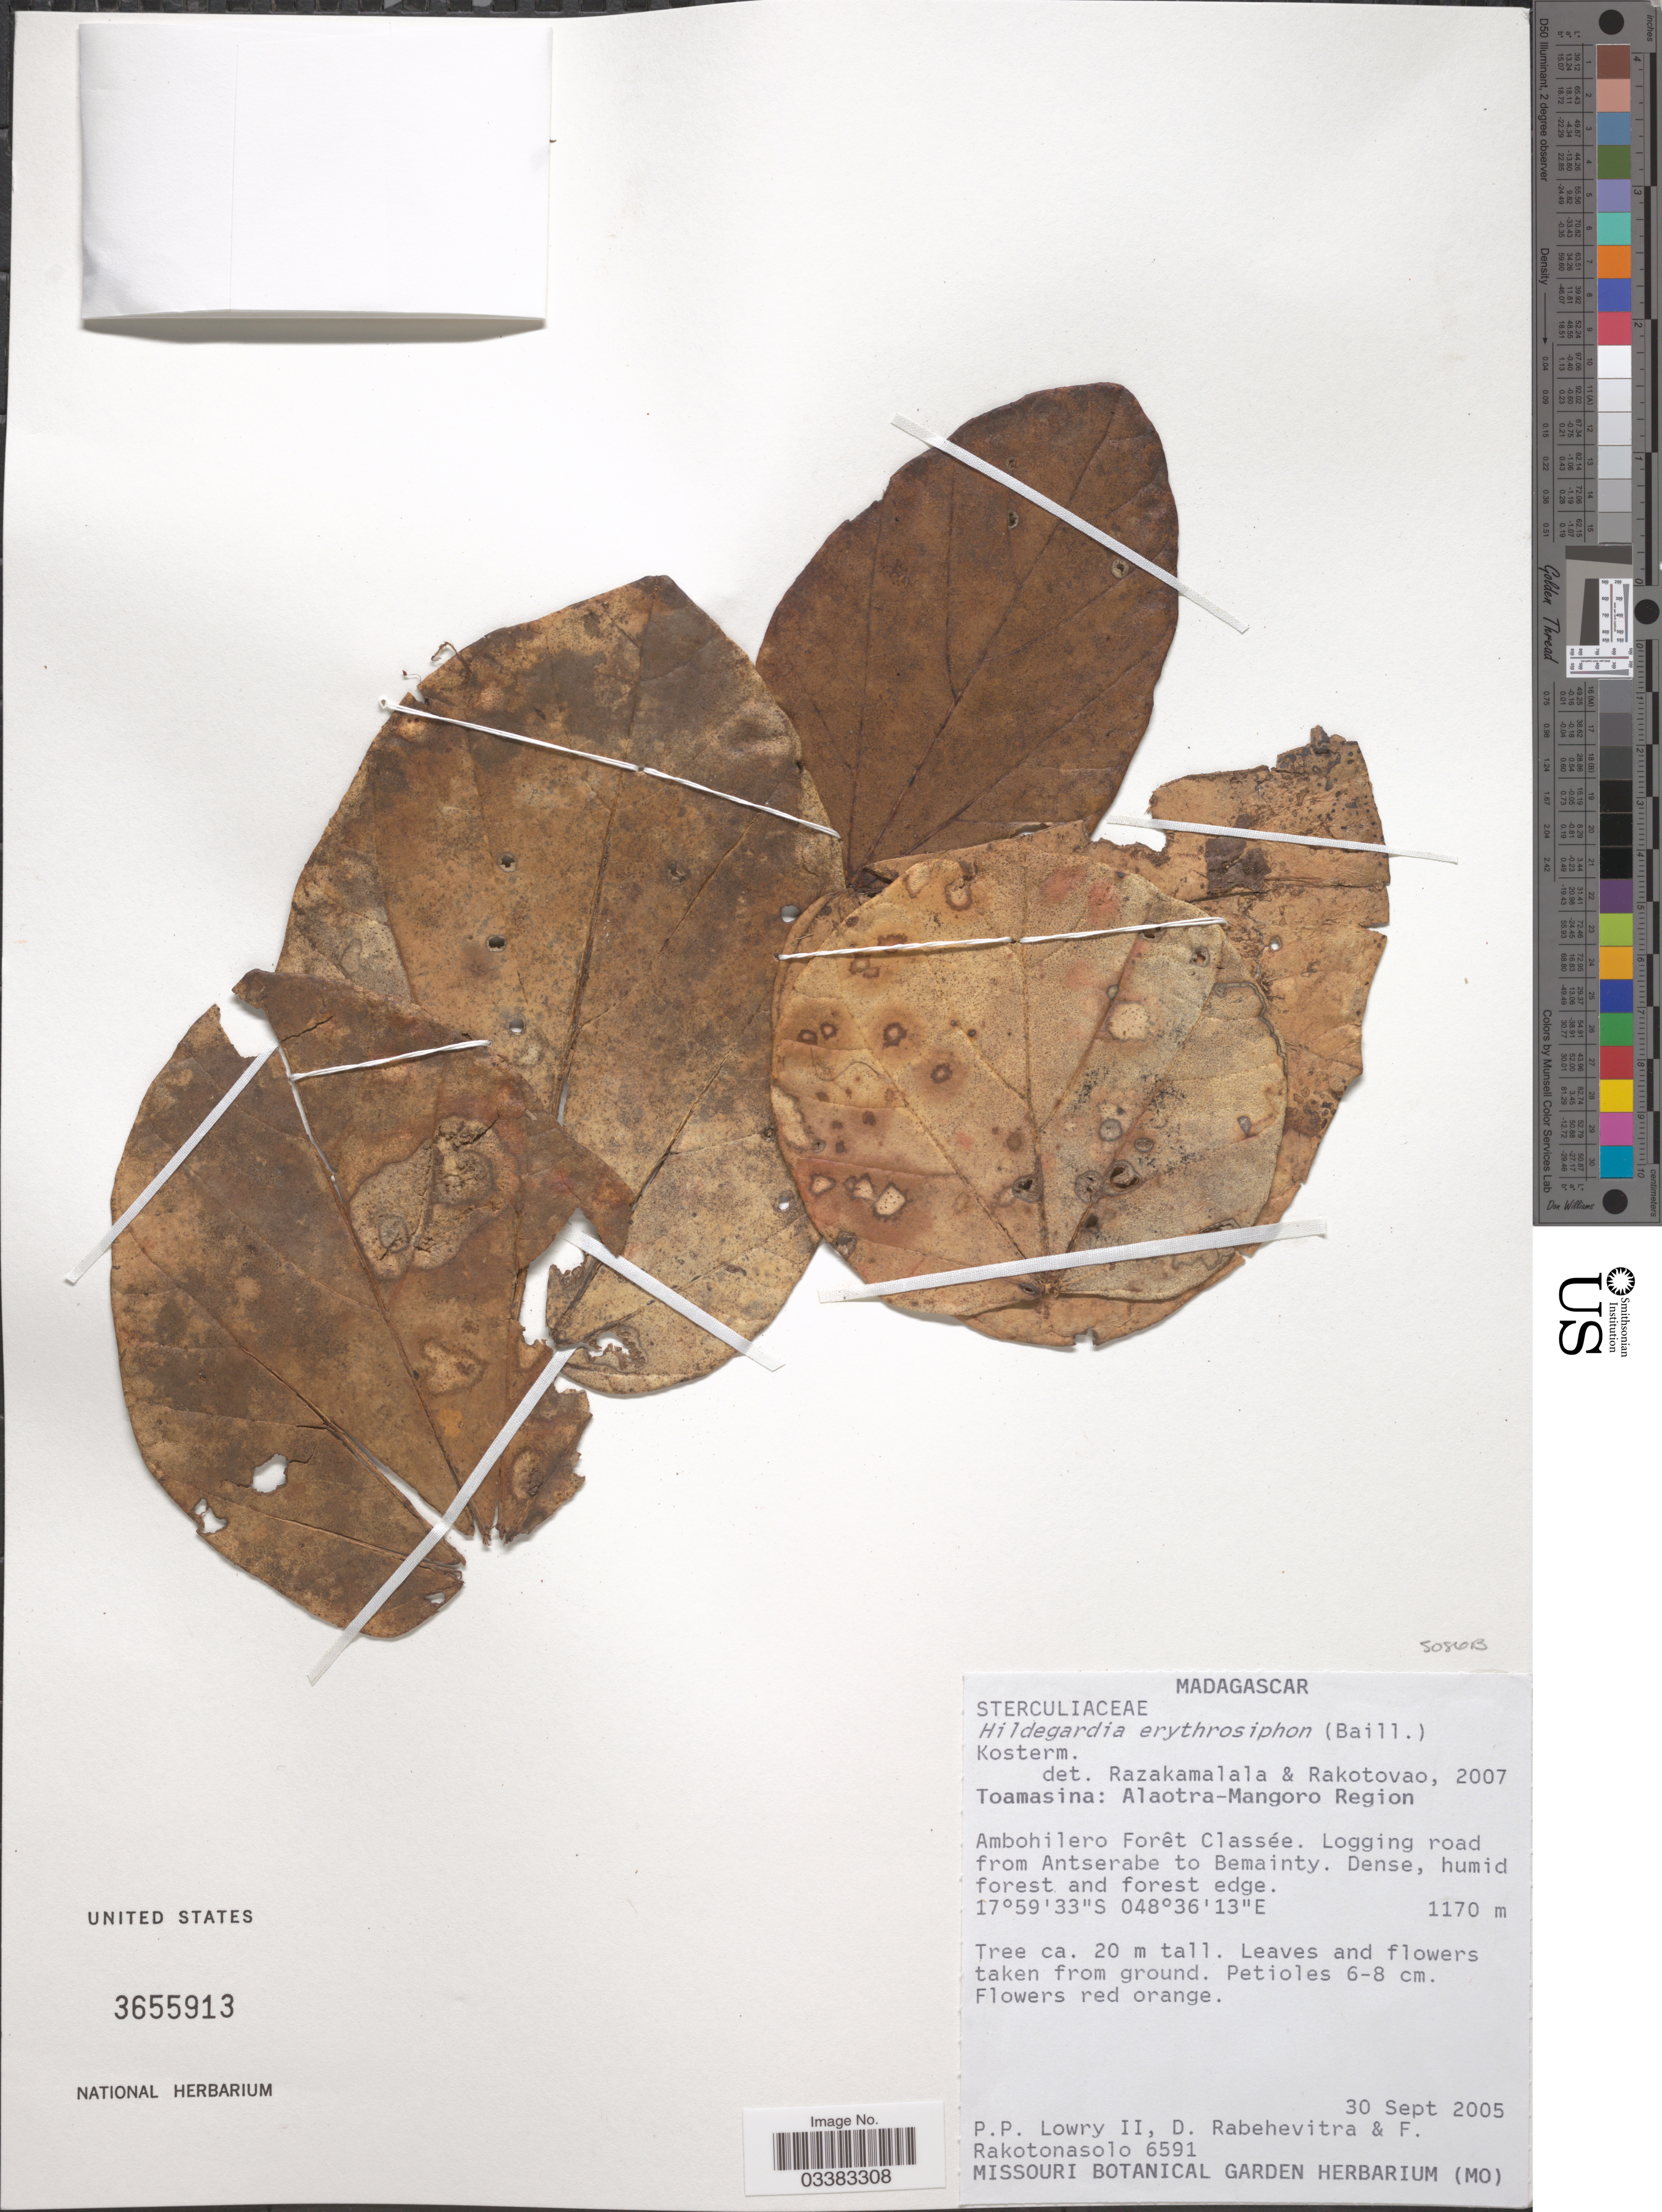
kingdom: Plantae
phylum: Tracheophyta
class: Magnoliopsida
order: Malvales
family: Malvaceae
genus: Hildegardia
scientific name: Hildegardia erythrosiphon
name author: (Baill.) Kosterm.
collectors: P. P. Lowry, D. Rabehevitra & F. Rakotonasolo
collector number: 6591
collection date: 2005-09-30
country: Madagascar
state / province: Alaotra Mangoro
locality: Alaotra-Mangoro Region. Ambohilero Forêt Classée. Logging road from Antserabe to Bemainty.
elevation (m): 1170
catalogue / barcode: US 3655913